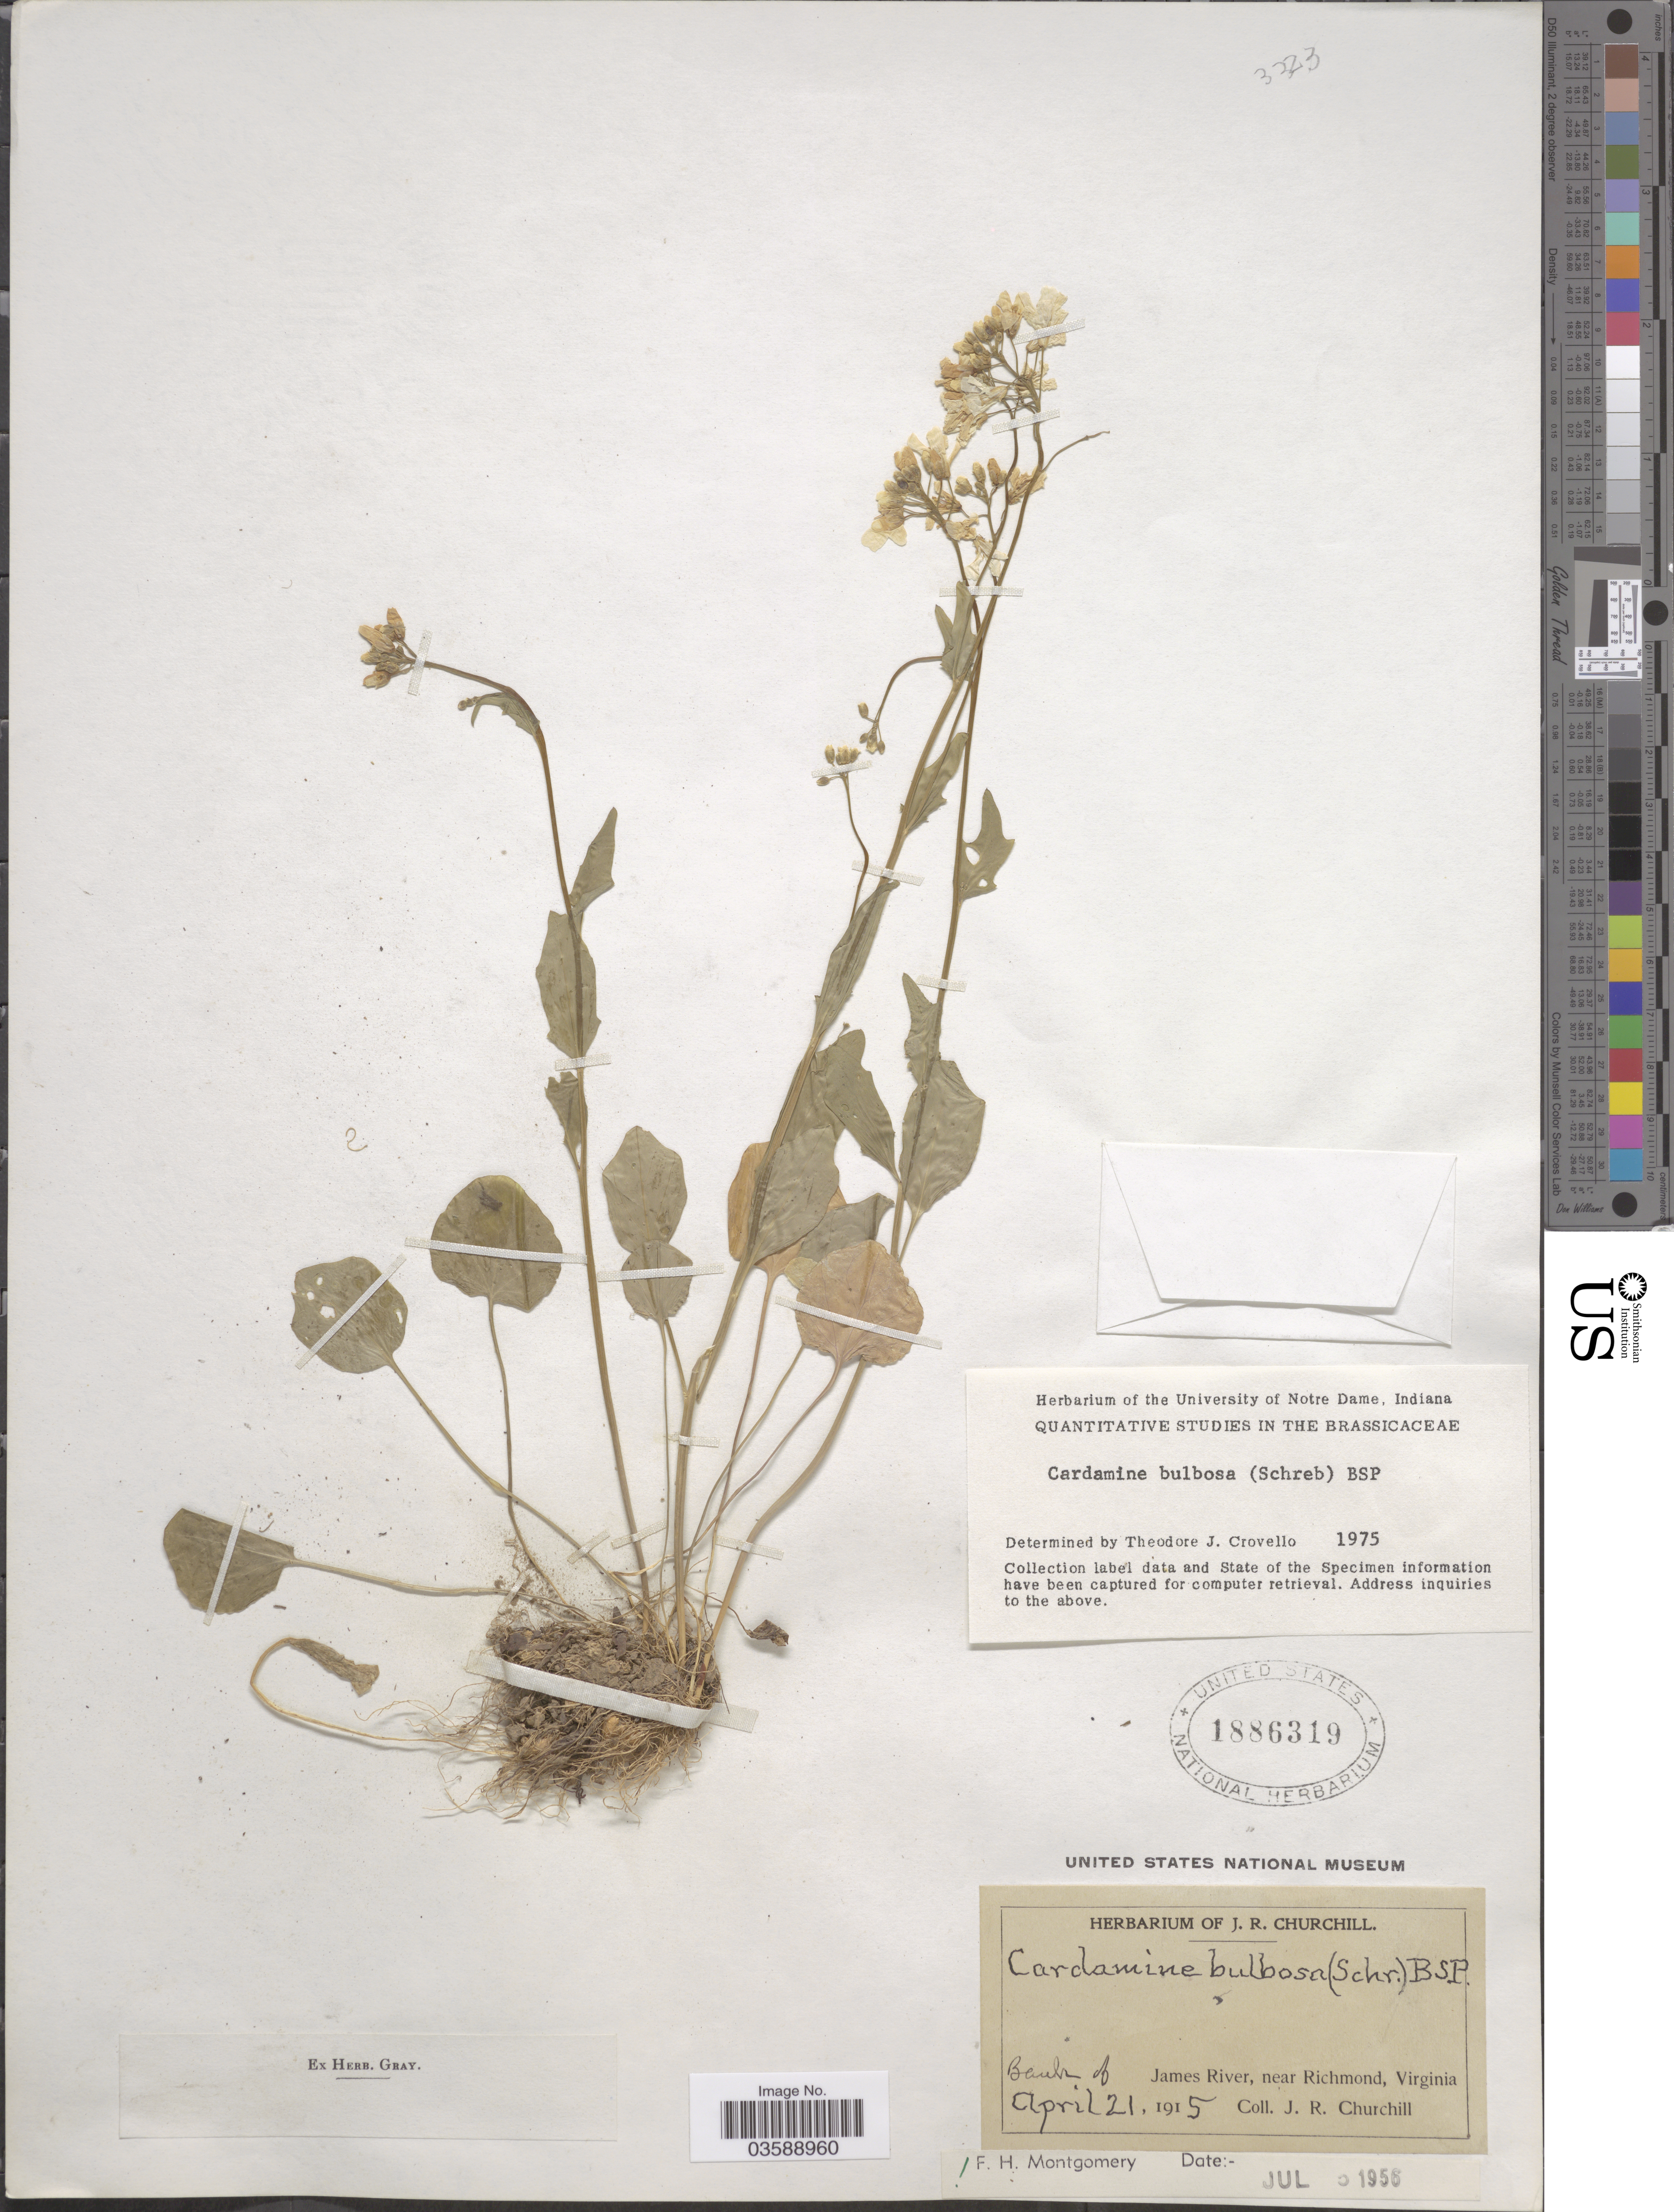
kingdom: Plantae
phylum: Tracheophyta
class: Magnoliopsida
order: Brassicales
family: Brassicaceae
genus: Cardamine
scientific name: Cardamine bulbosa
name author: (Schreb. ex Muhl.) Britton et al.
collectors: J. Churchill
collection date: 1915-04-21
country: United States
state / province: Virginia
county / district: City of Richmond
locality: Bank of James River, near Richmond.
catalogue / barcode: US 1886319